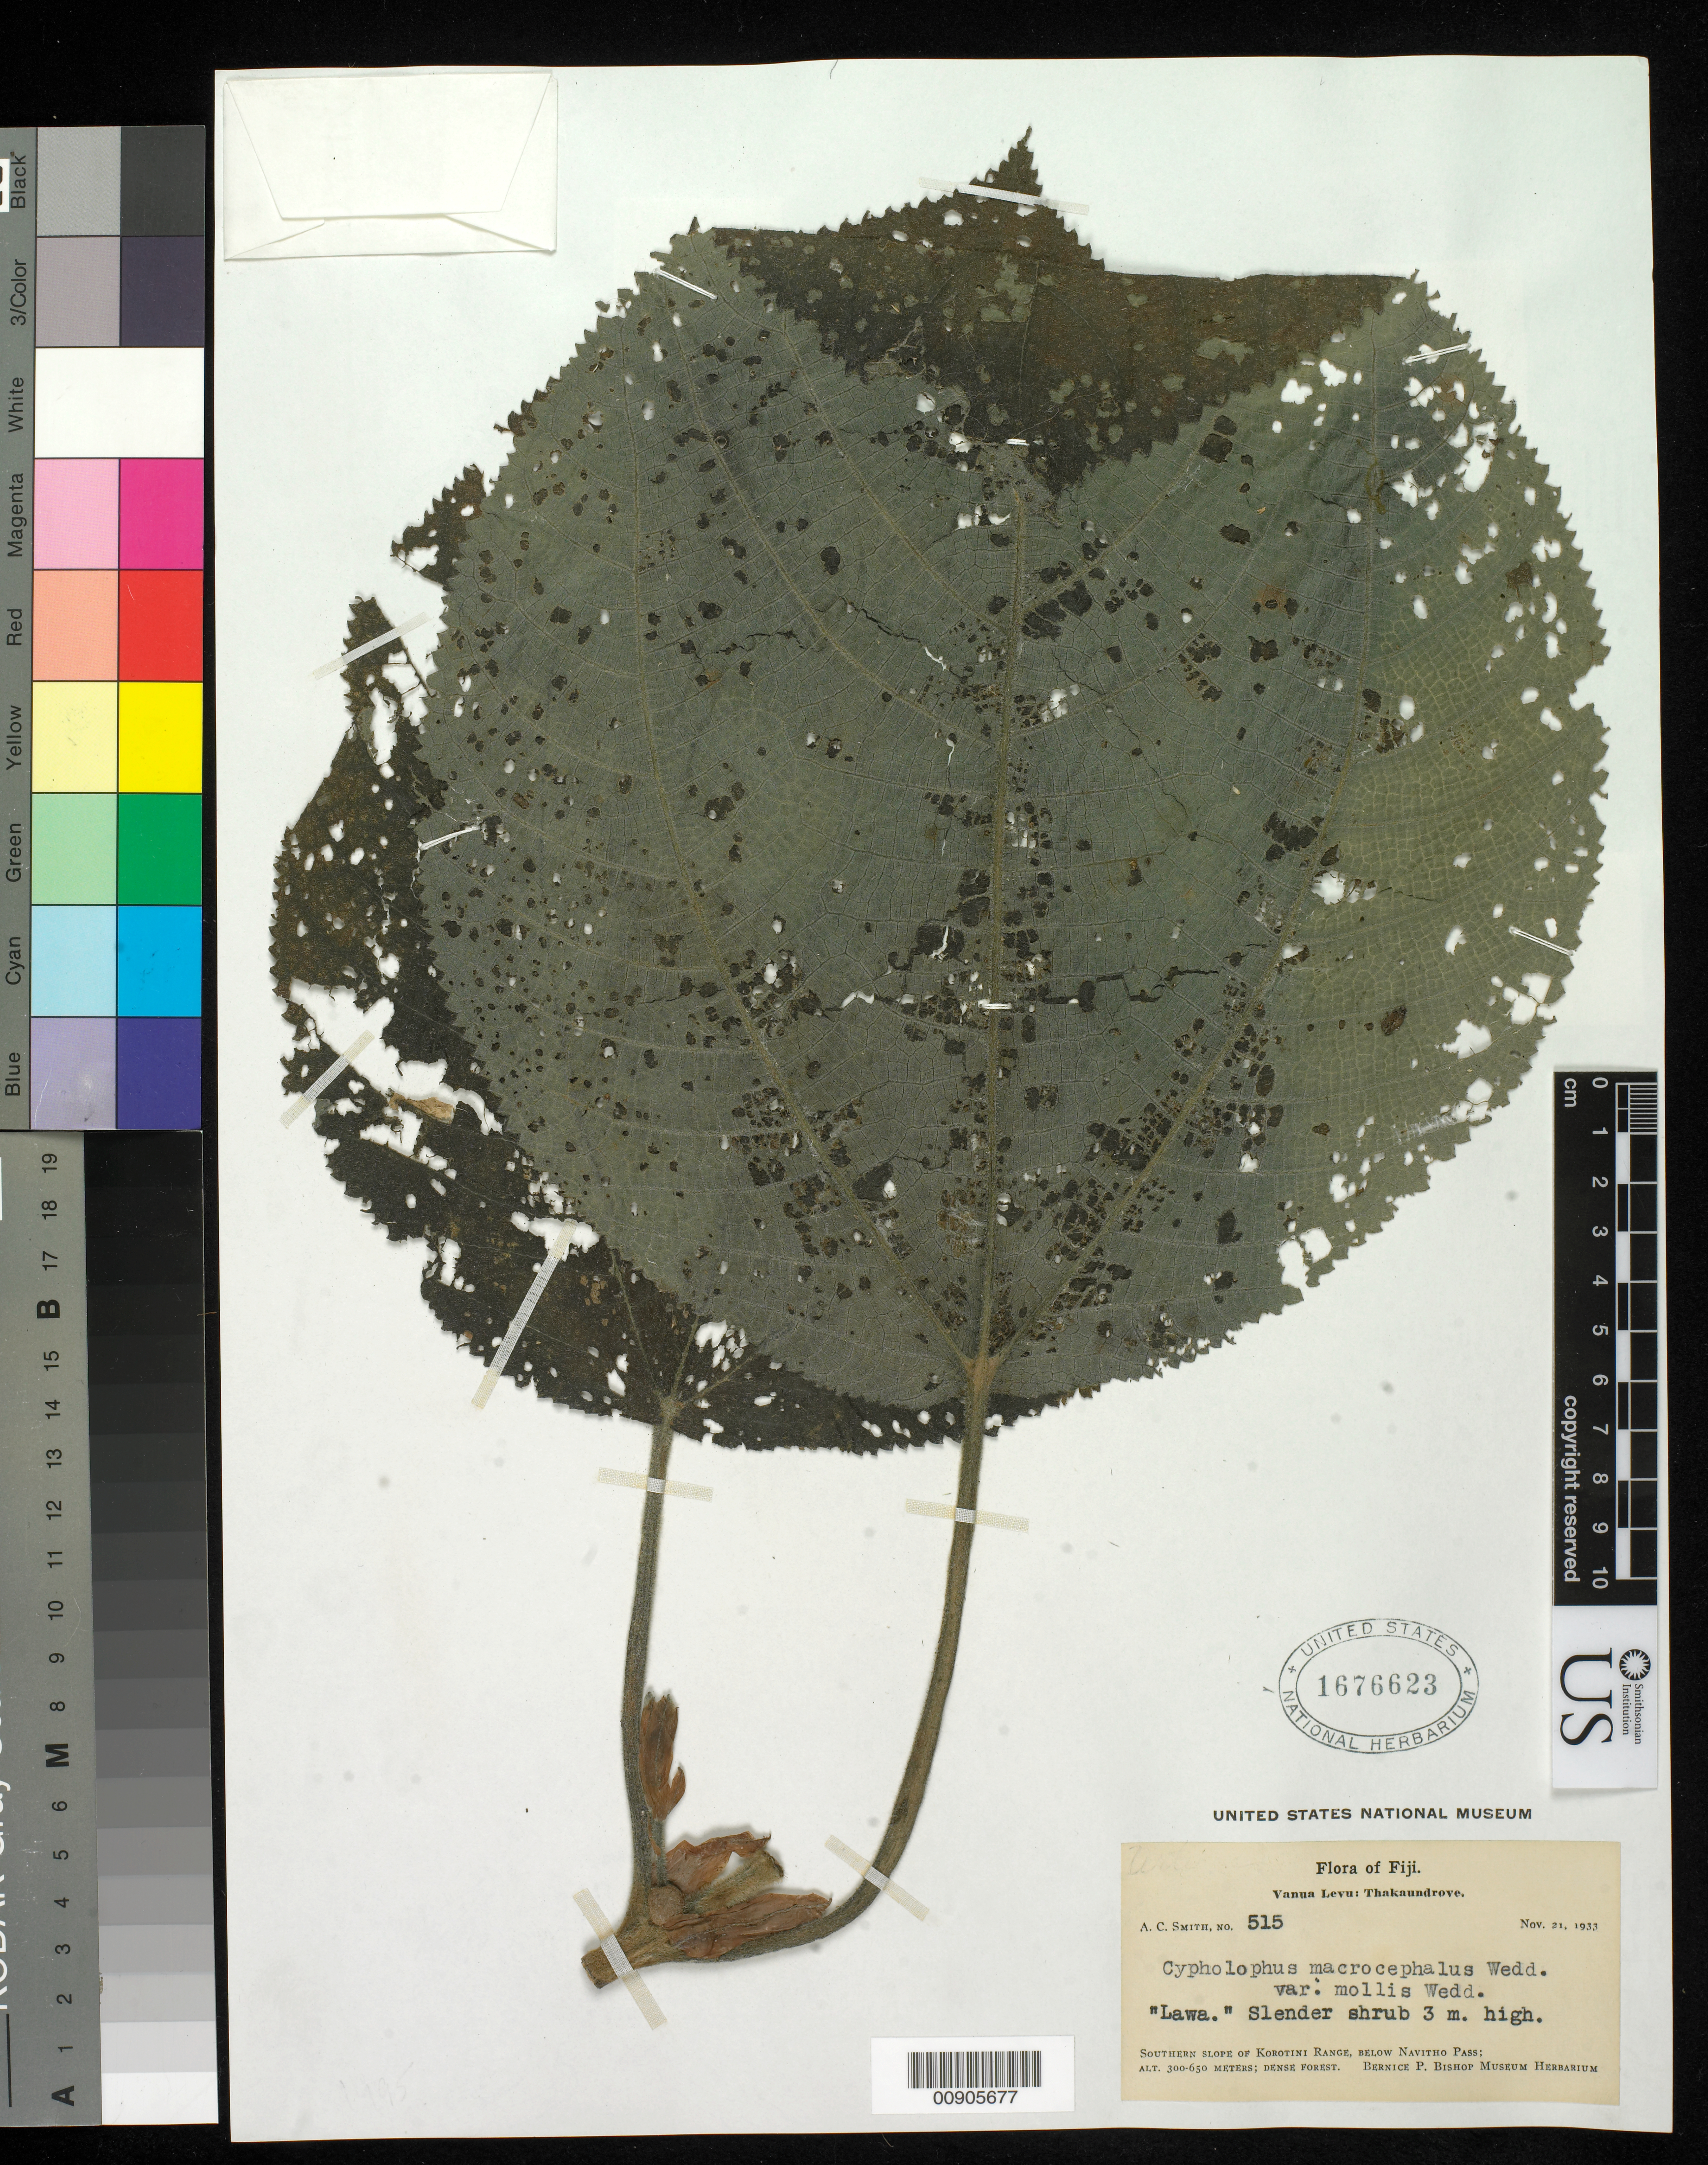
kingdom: Plantae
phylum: Tracheophyta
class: Magnoliopsida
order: Rosales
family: Urticaceae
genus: Cypholophus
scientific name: Cypholophus macrocephalus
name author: Wedd.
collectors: C. A. Smith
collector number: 515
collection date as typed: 21 Nov 1933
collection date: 1933-11-21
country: Fiji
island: Vanua Levu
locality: Southern slope of Korotini Range below Navitho Pass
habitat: Dense forest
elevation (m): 300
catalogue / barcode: US 1676623